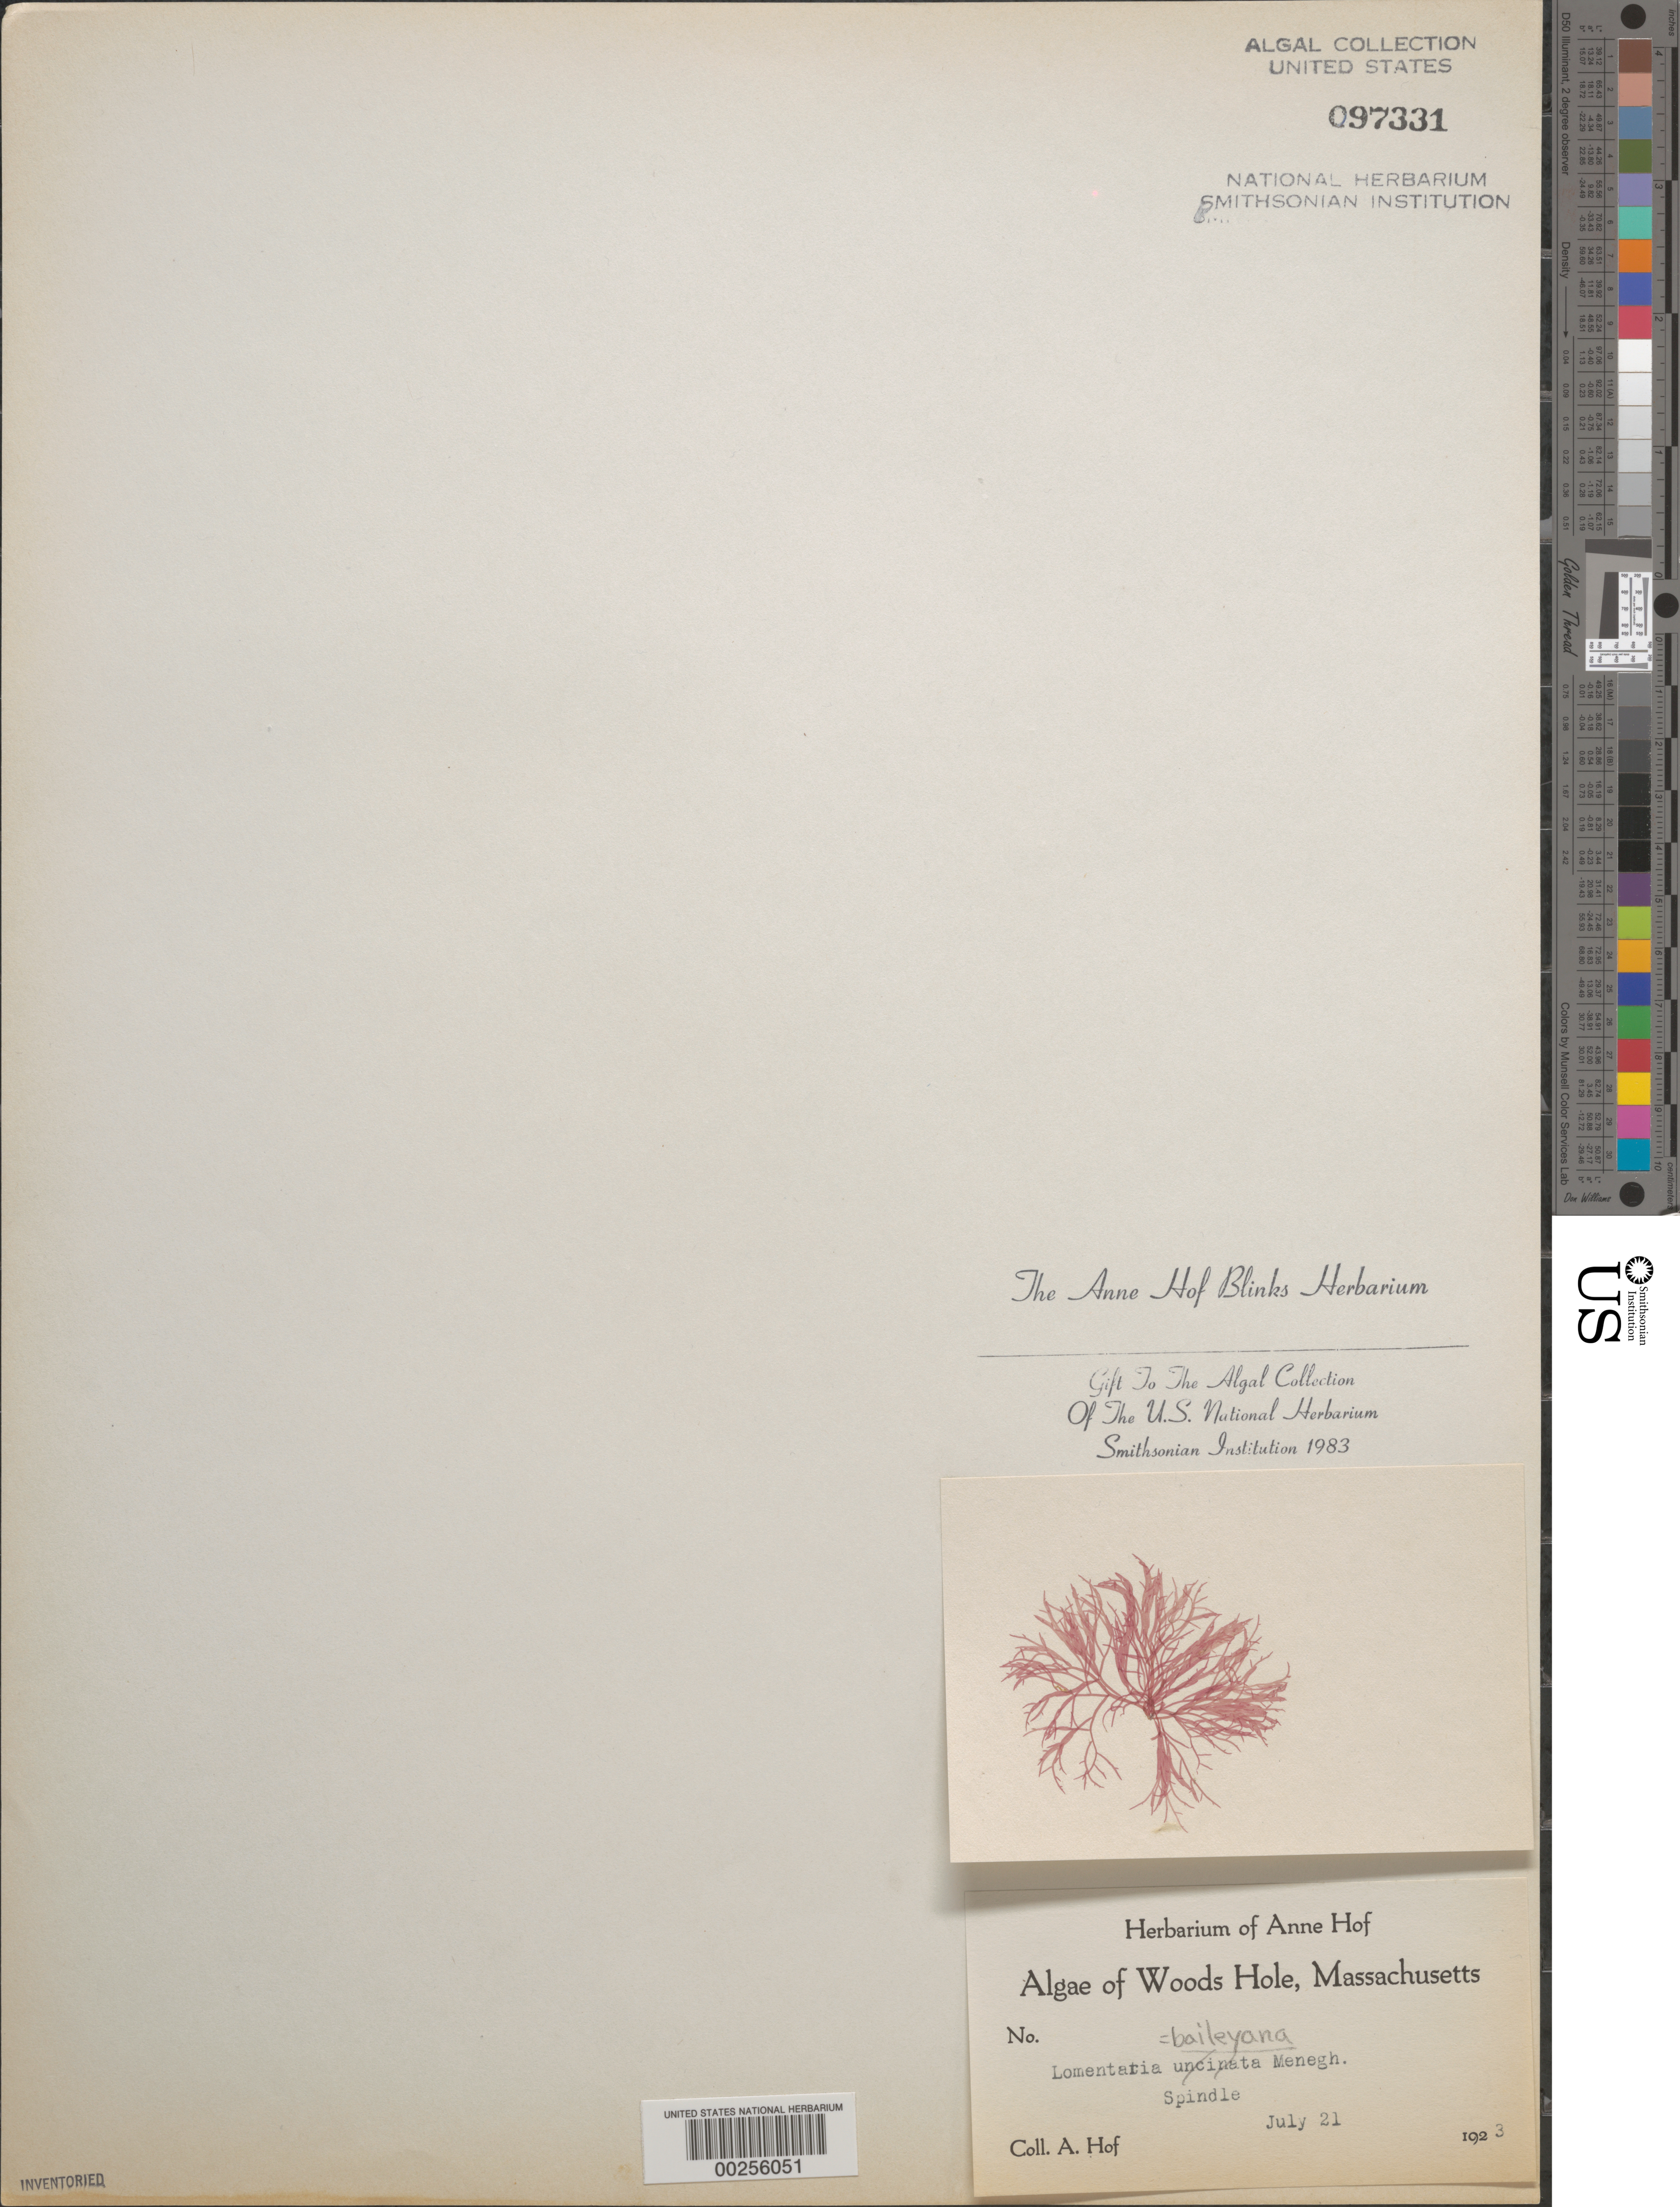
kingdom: Plantae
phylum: Rhodophyta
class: Florideophyceae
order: Rhodymeniales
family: Lomentariaceae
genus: Hooperia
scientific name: Hooperia divaricata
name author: (Durant) M.J. Wynne et al.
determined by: Algae name updating Project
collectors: A. Blinks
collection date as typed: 21 Jul 1923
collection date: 1923-07-21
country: United States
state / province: Massachusetts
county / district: Barnstable County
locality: Woods Hole, The Spindle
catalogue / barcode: US 97331